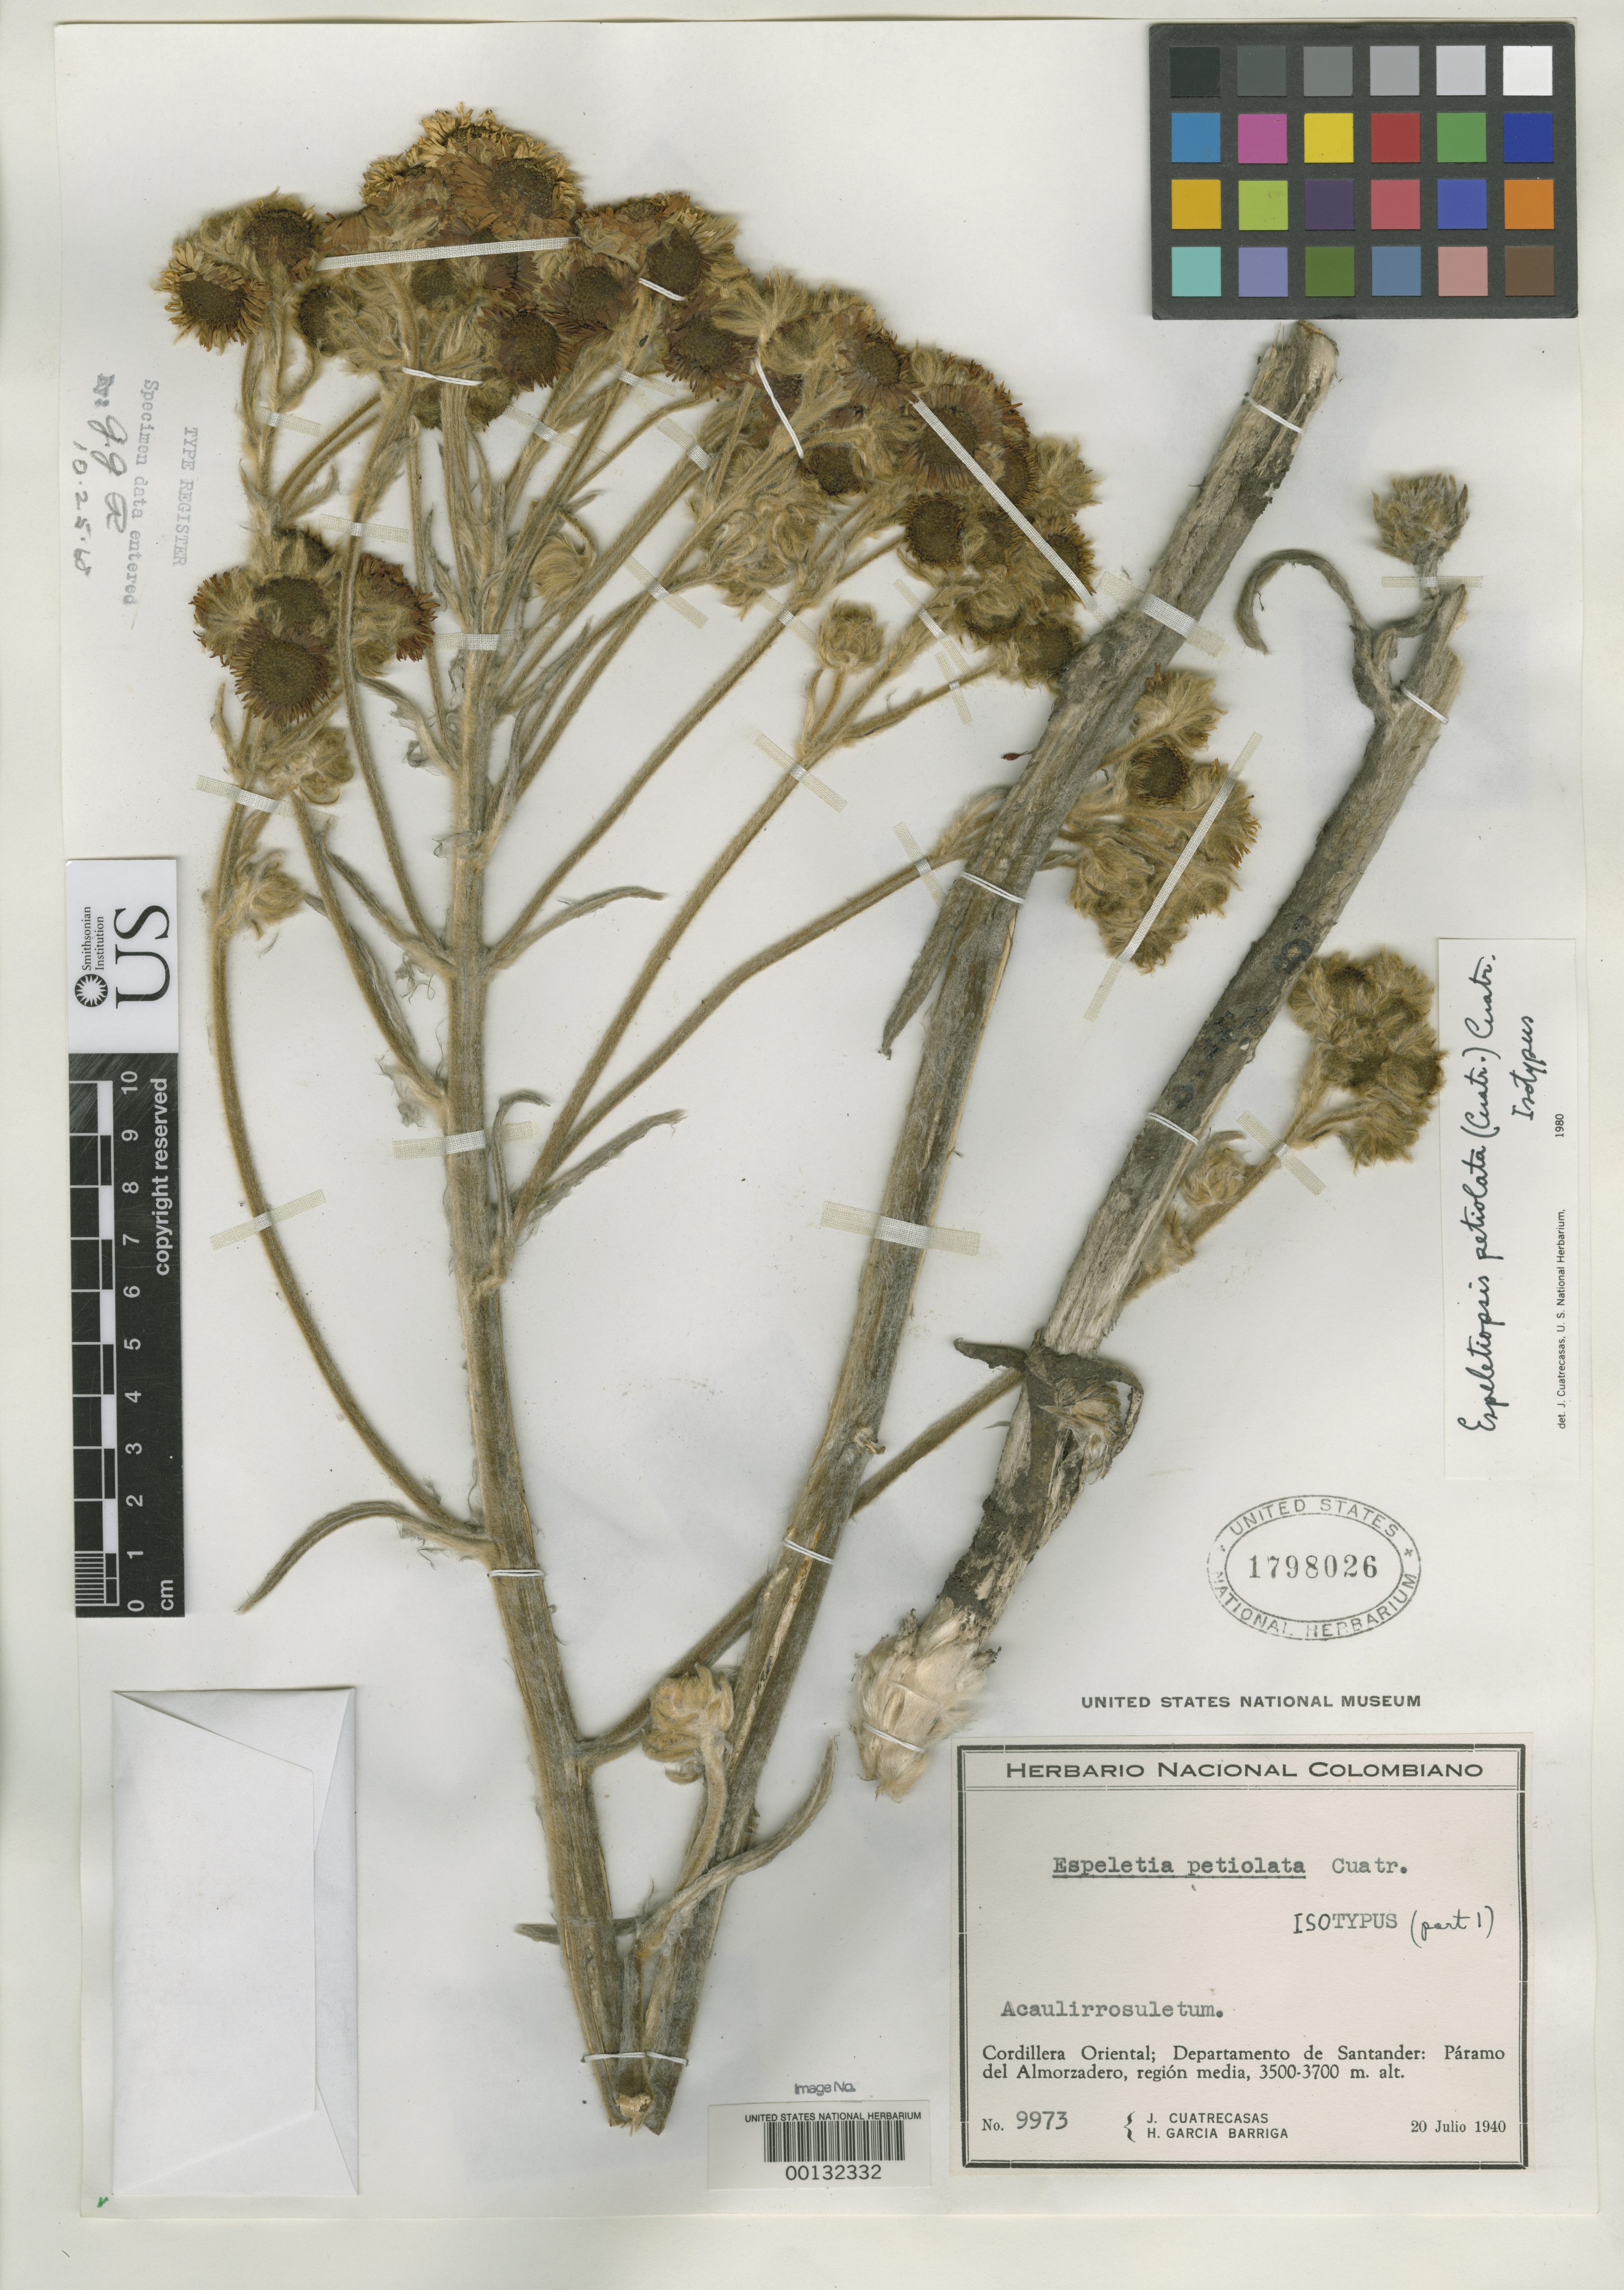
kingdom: Plantae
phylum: Tracheophyta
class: Magnoliopsida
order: Asterales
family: Asteraceae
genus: Espeletia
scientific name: Espeletia petiolata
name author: Cuatrec.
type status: Isotype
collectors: J. Cuatrecasas & H. García Barriga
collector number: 9973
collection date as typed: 20 Jul 1940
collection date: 1940-07-20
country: Colombia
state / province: Santander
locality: Páramo del Almorzadero.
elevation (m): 3500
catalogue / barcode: US 1798026